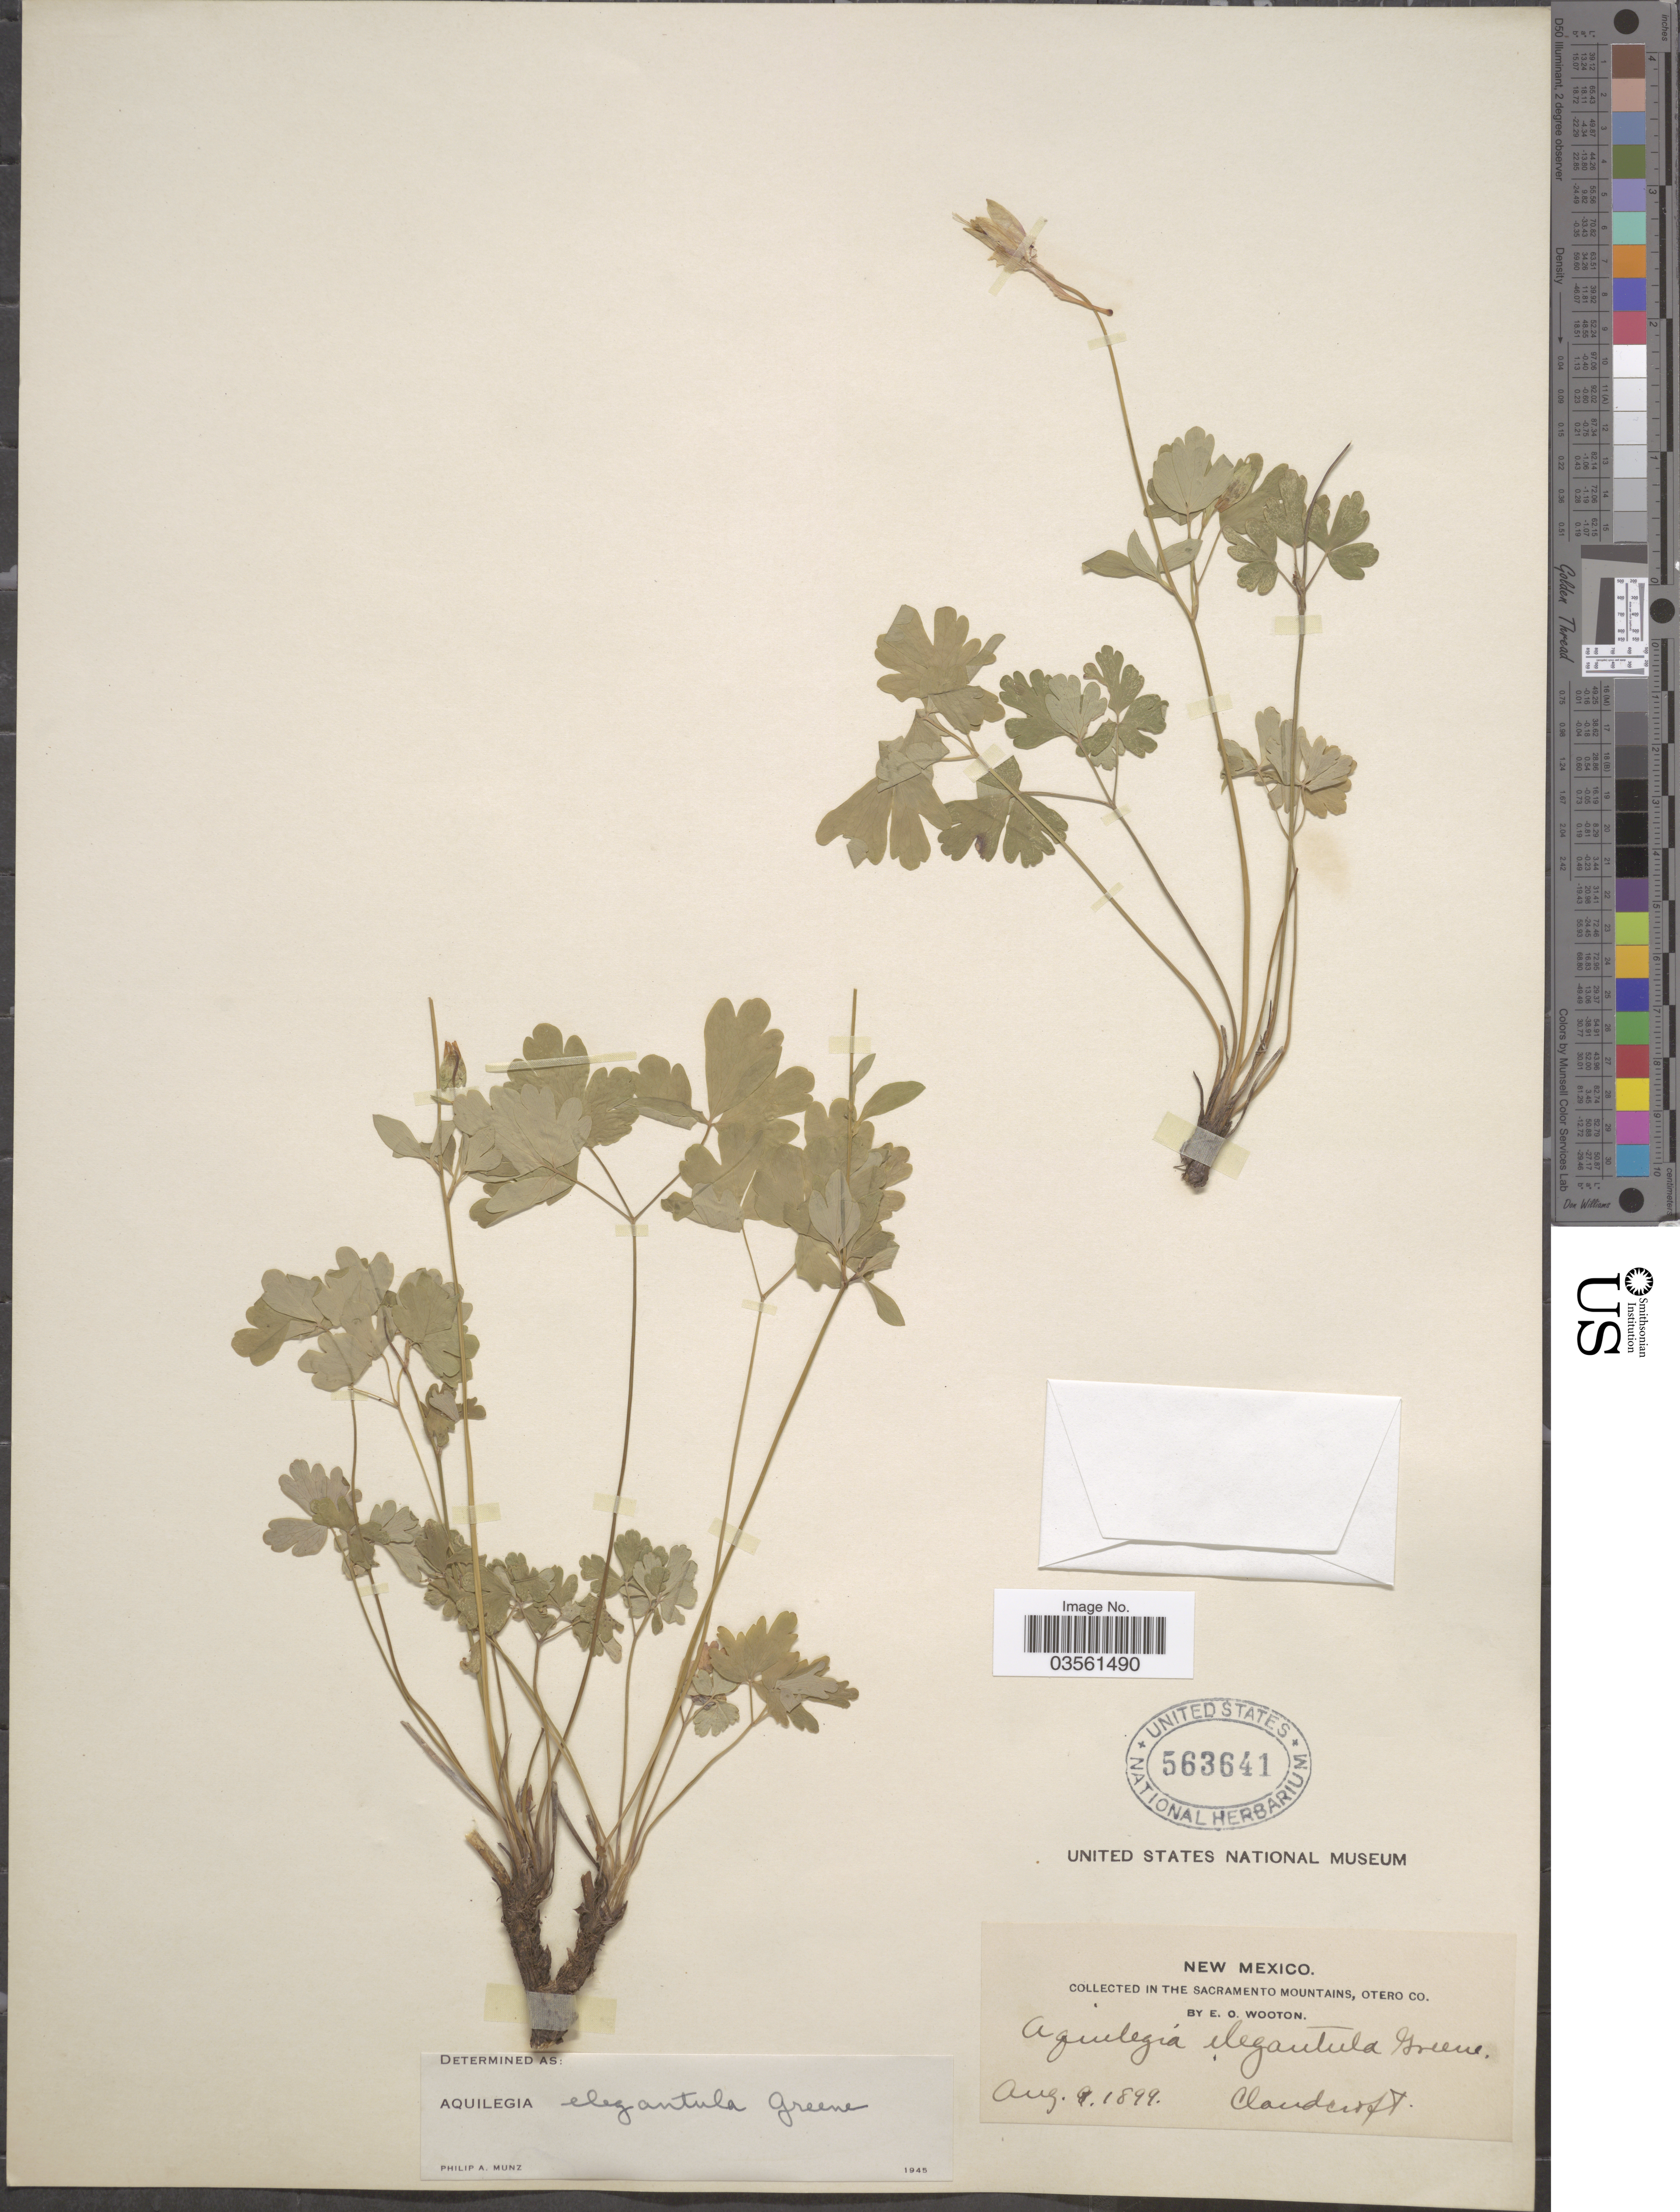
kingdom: Plantae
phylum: Tracheophyta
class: Magnoliopsida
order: Ranunculales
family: Ranunculaceae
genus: Aquilegia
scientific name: Aquilegia elegantula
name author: Greene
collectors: E. O. Wooton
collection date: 1899-08-08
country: United States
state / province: New Mexico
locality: The Sacramento Mountains, Otero Co. Cloudcroft.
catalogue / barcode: US 563641